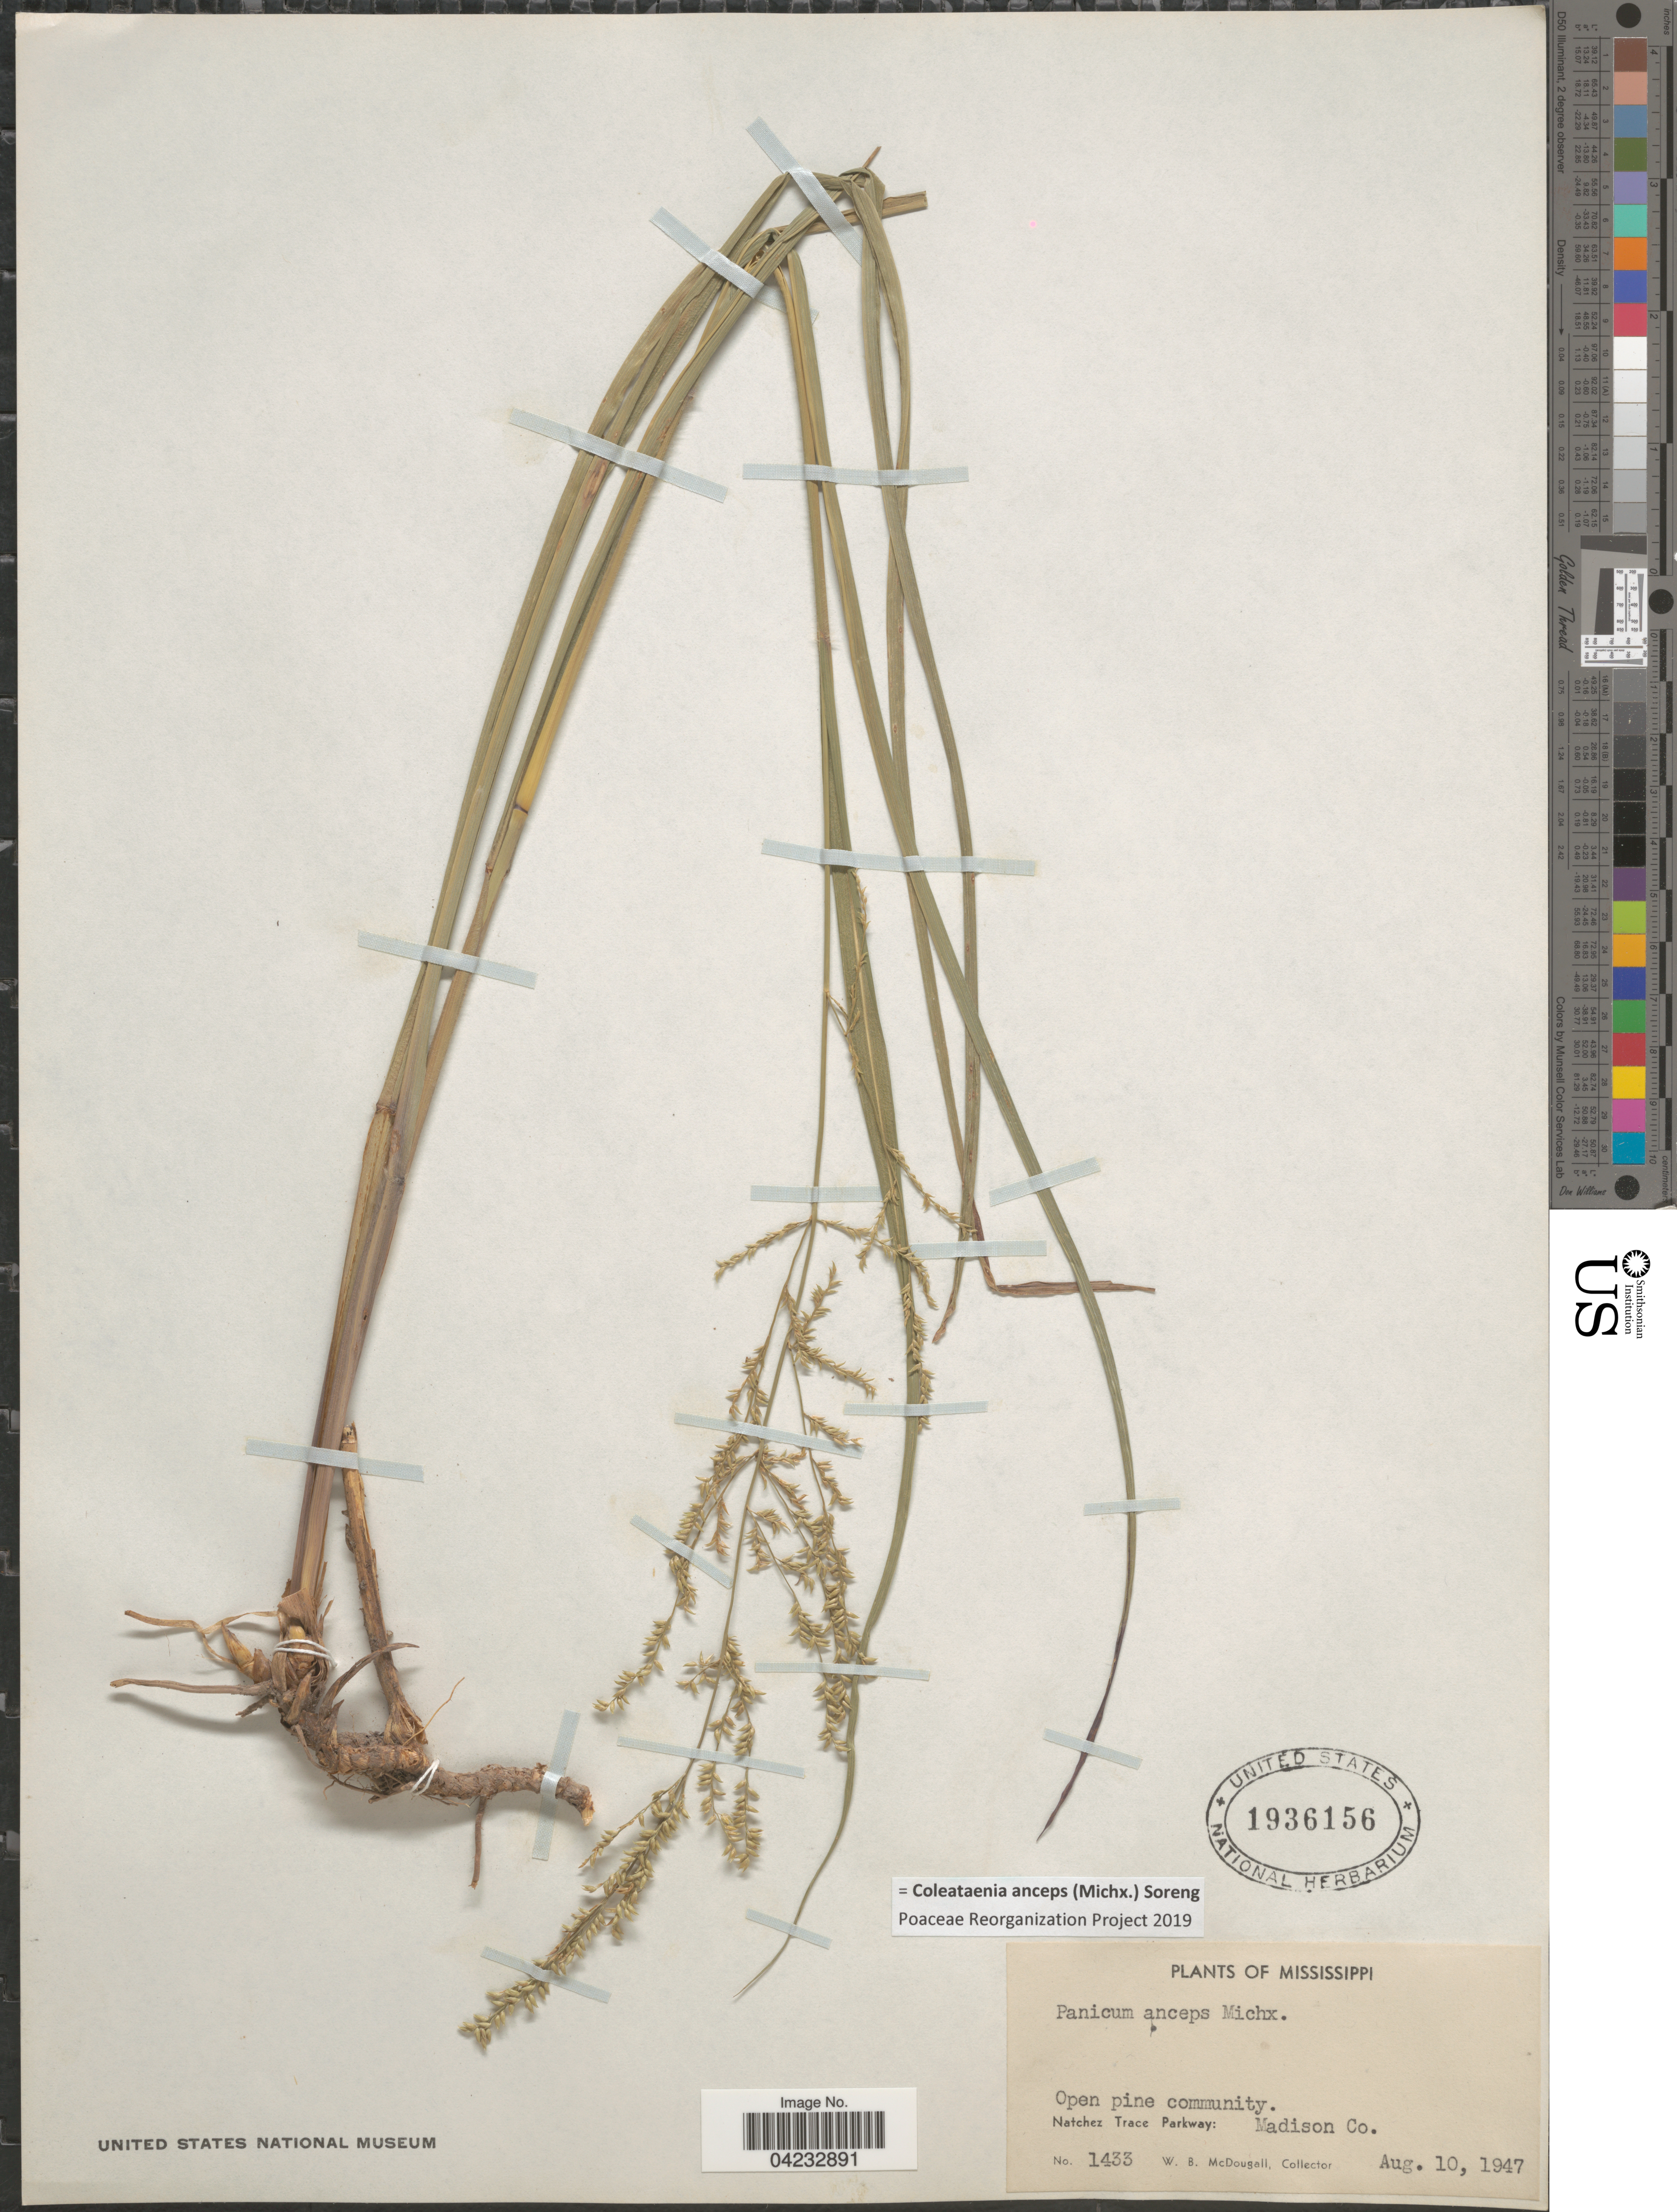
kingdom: Plantae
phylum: Tracheophyta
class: Liliopsida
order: Poales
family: Poaceae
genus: Coleataenia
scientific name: Coleataenia anceps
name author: (Michx.) Soreng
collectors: W. B. McDougall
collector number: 1433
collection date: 1947-08-10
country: United States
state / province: Mississippi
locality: Natchez Trace Parkway: Madison Co.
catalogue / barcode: US 1936156